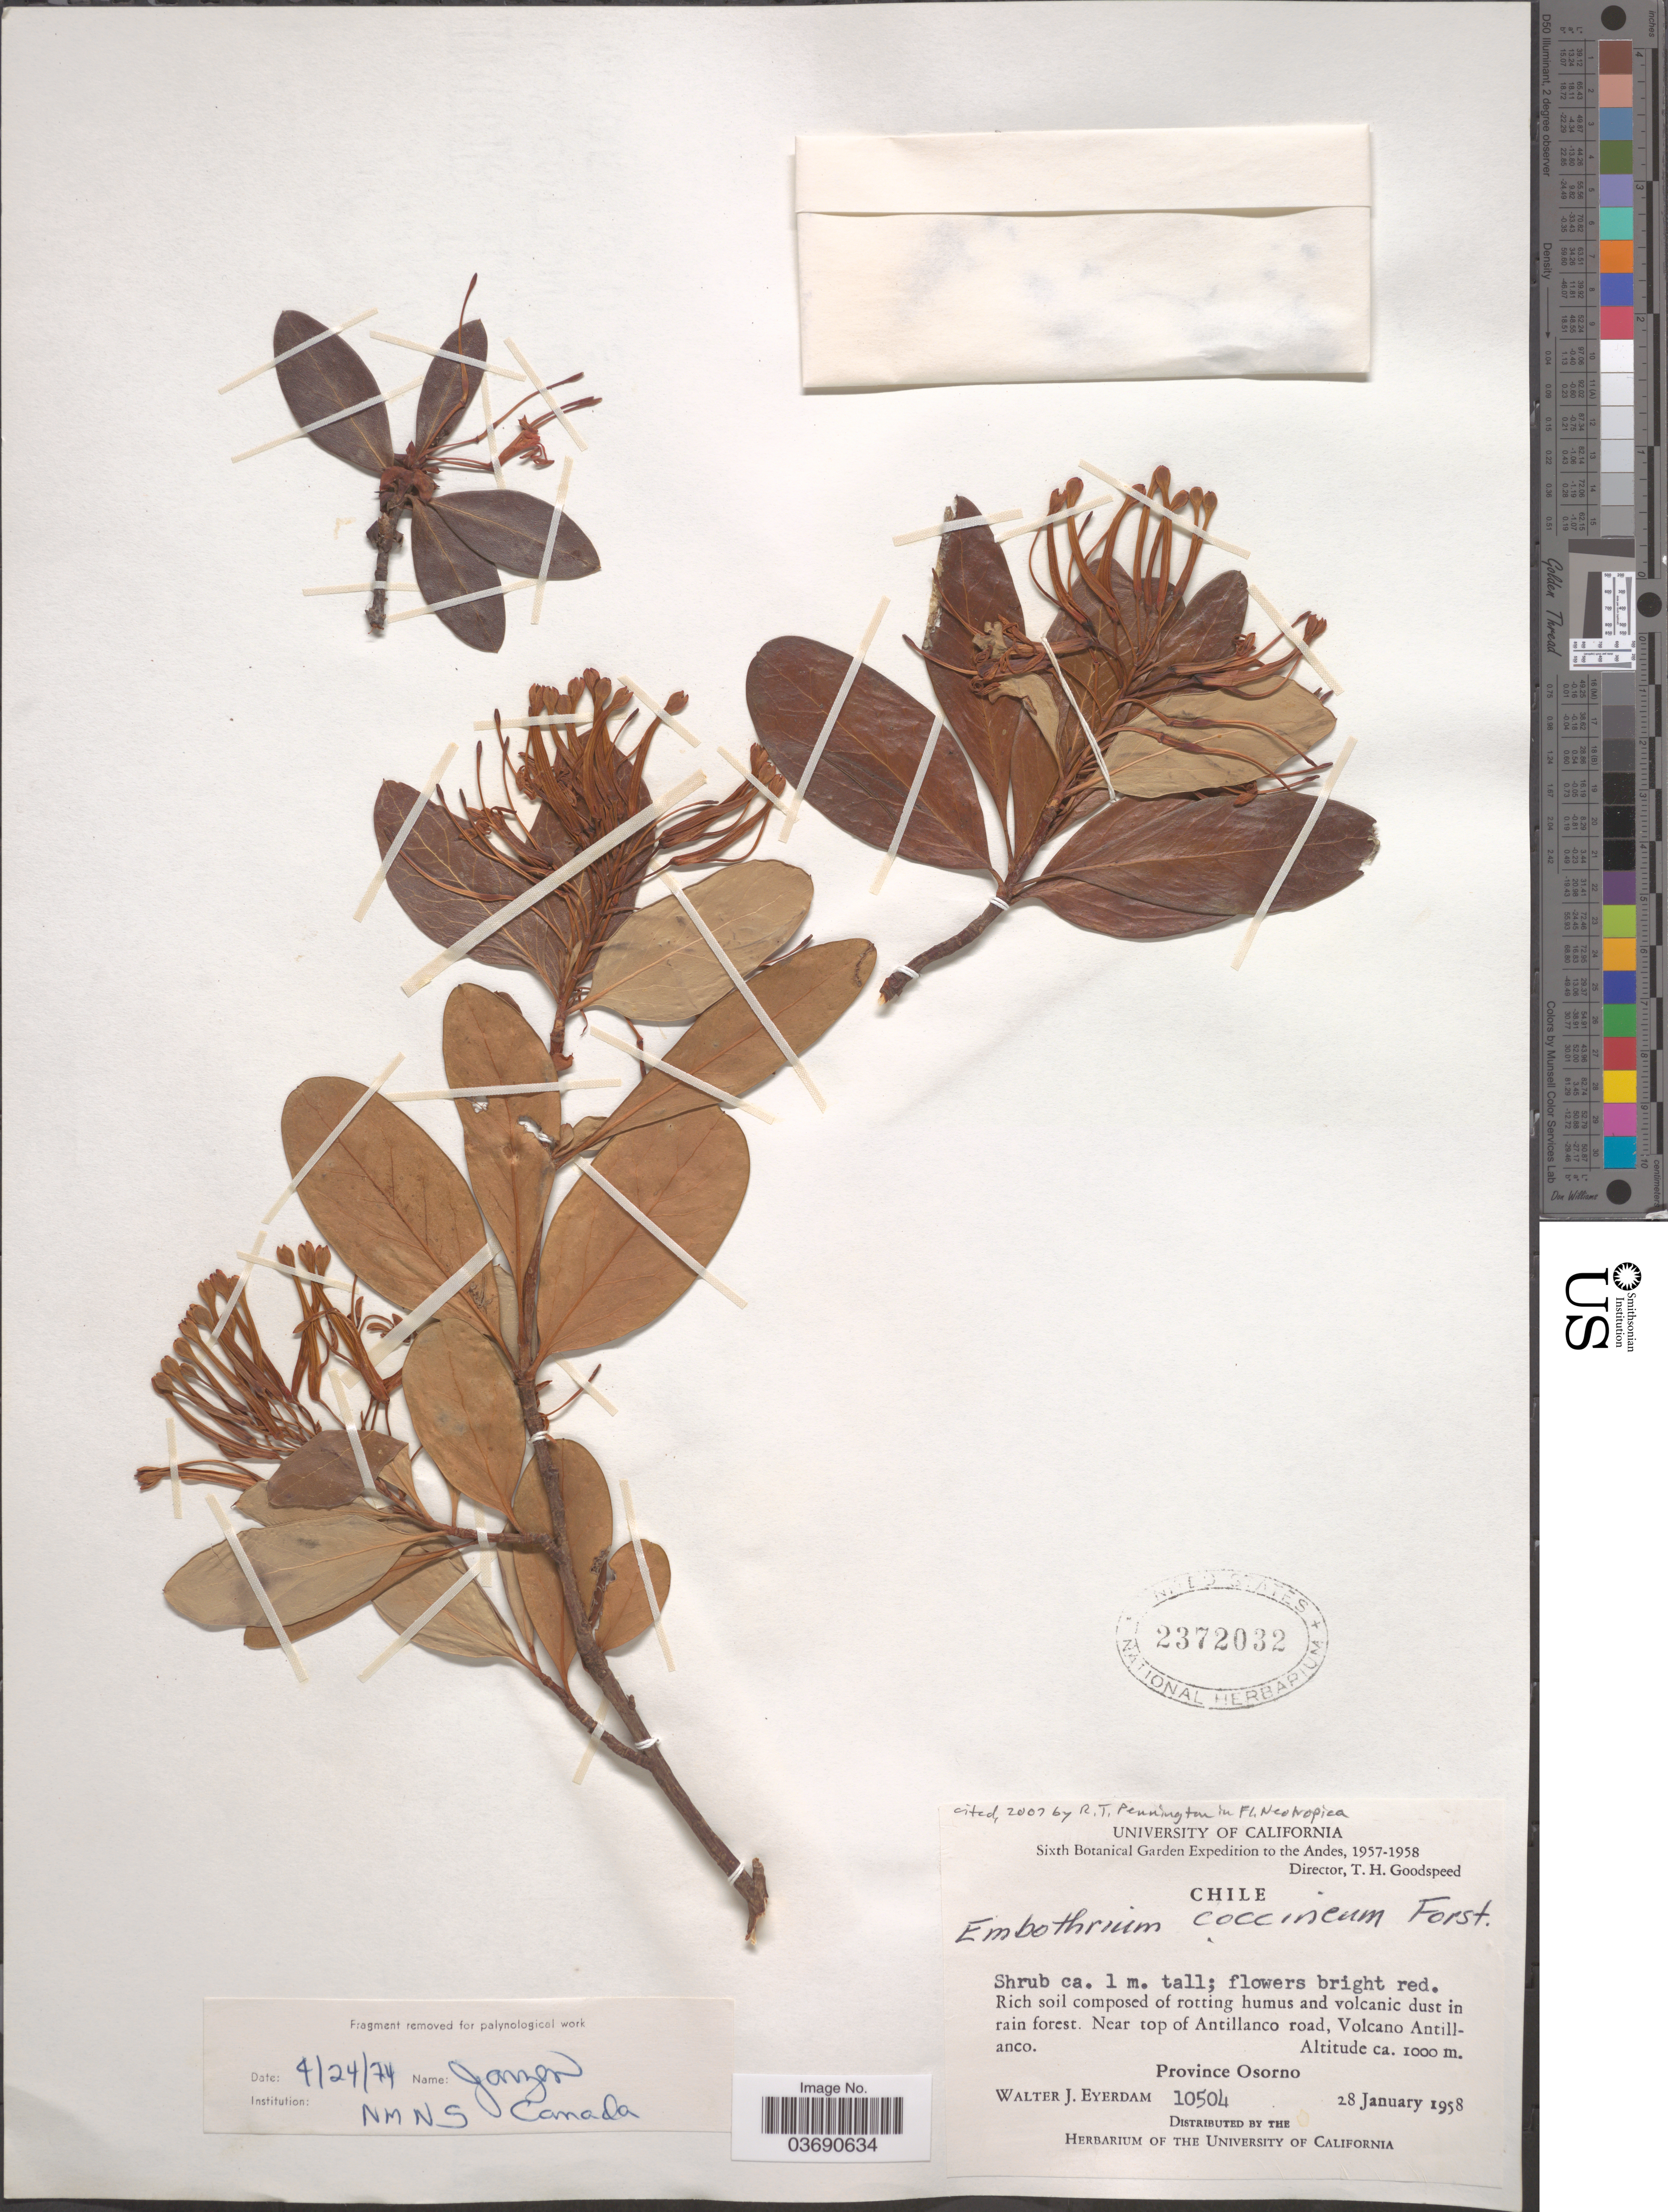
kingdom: Plantae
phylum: Tracheophyta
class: Magnoliopsida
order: Proteales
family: Proteaceae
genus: Embothrium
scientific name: Embothrium coccineum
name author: J.R. Forst. & G. Forst.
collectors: W. J. Eyerdam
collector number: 10504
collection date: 1958-01-28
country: Chile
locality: The Andes. Near top of Antillanco road, Volcano Antillanco. Province Osorno.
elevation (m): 1000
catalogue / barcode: US 2372032